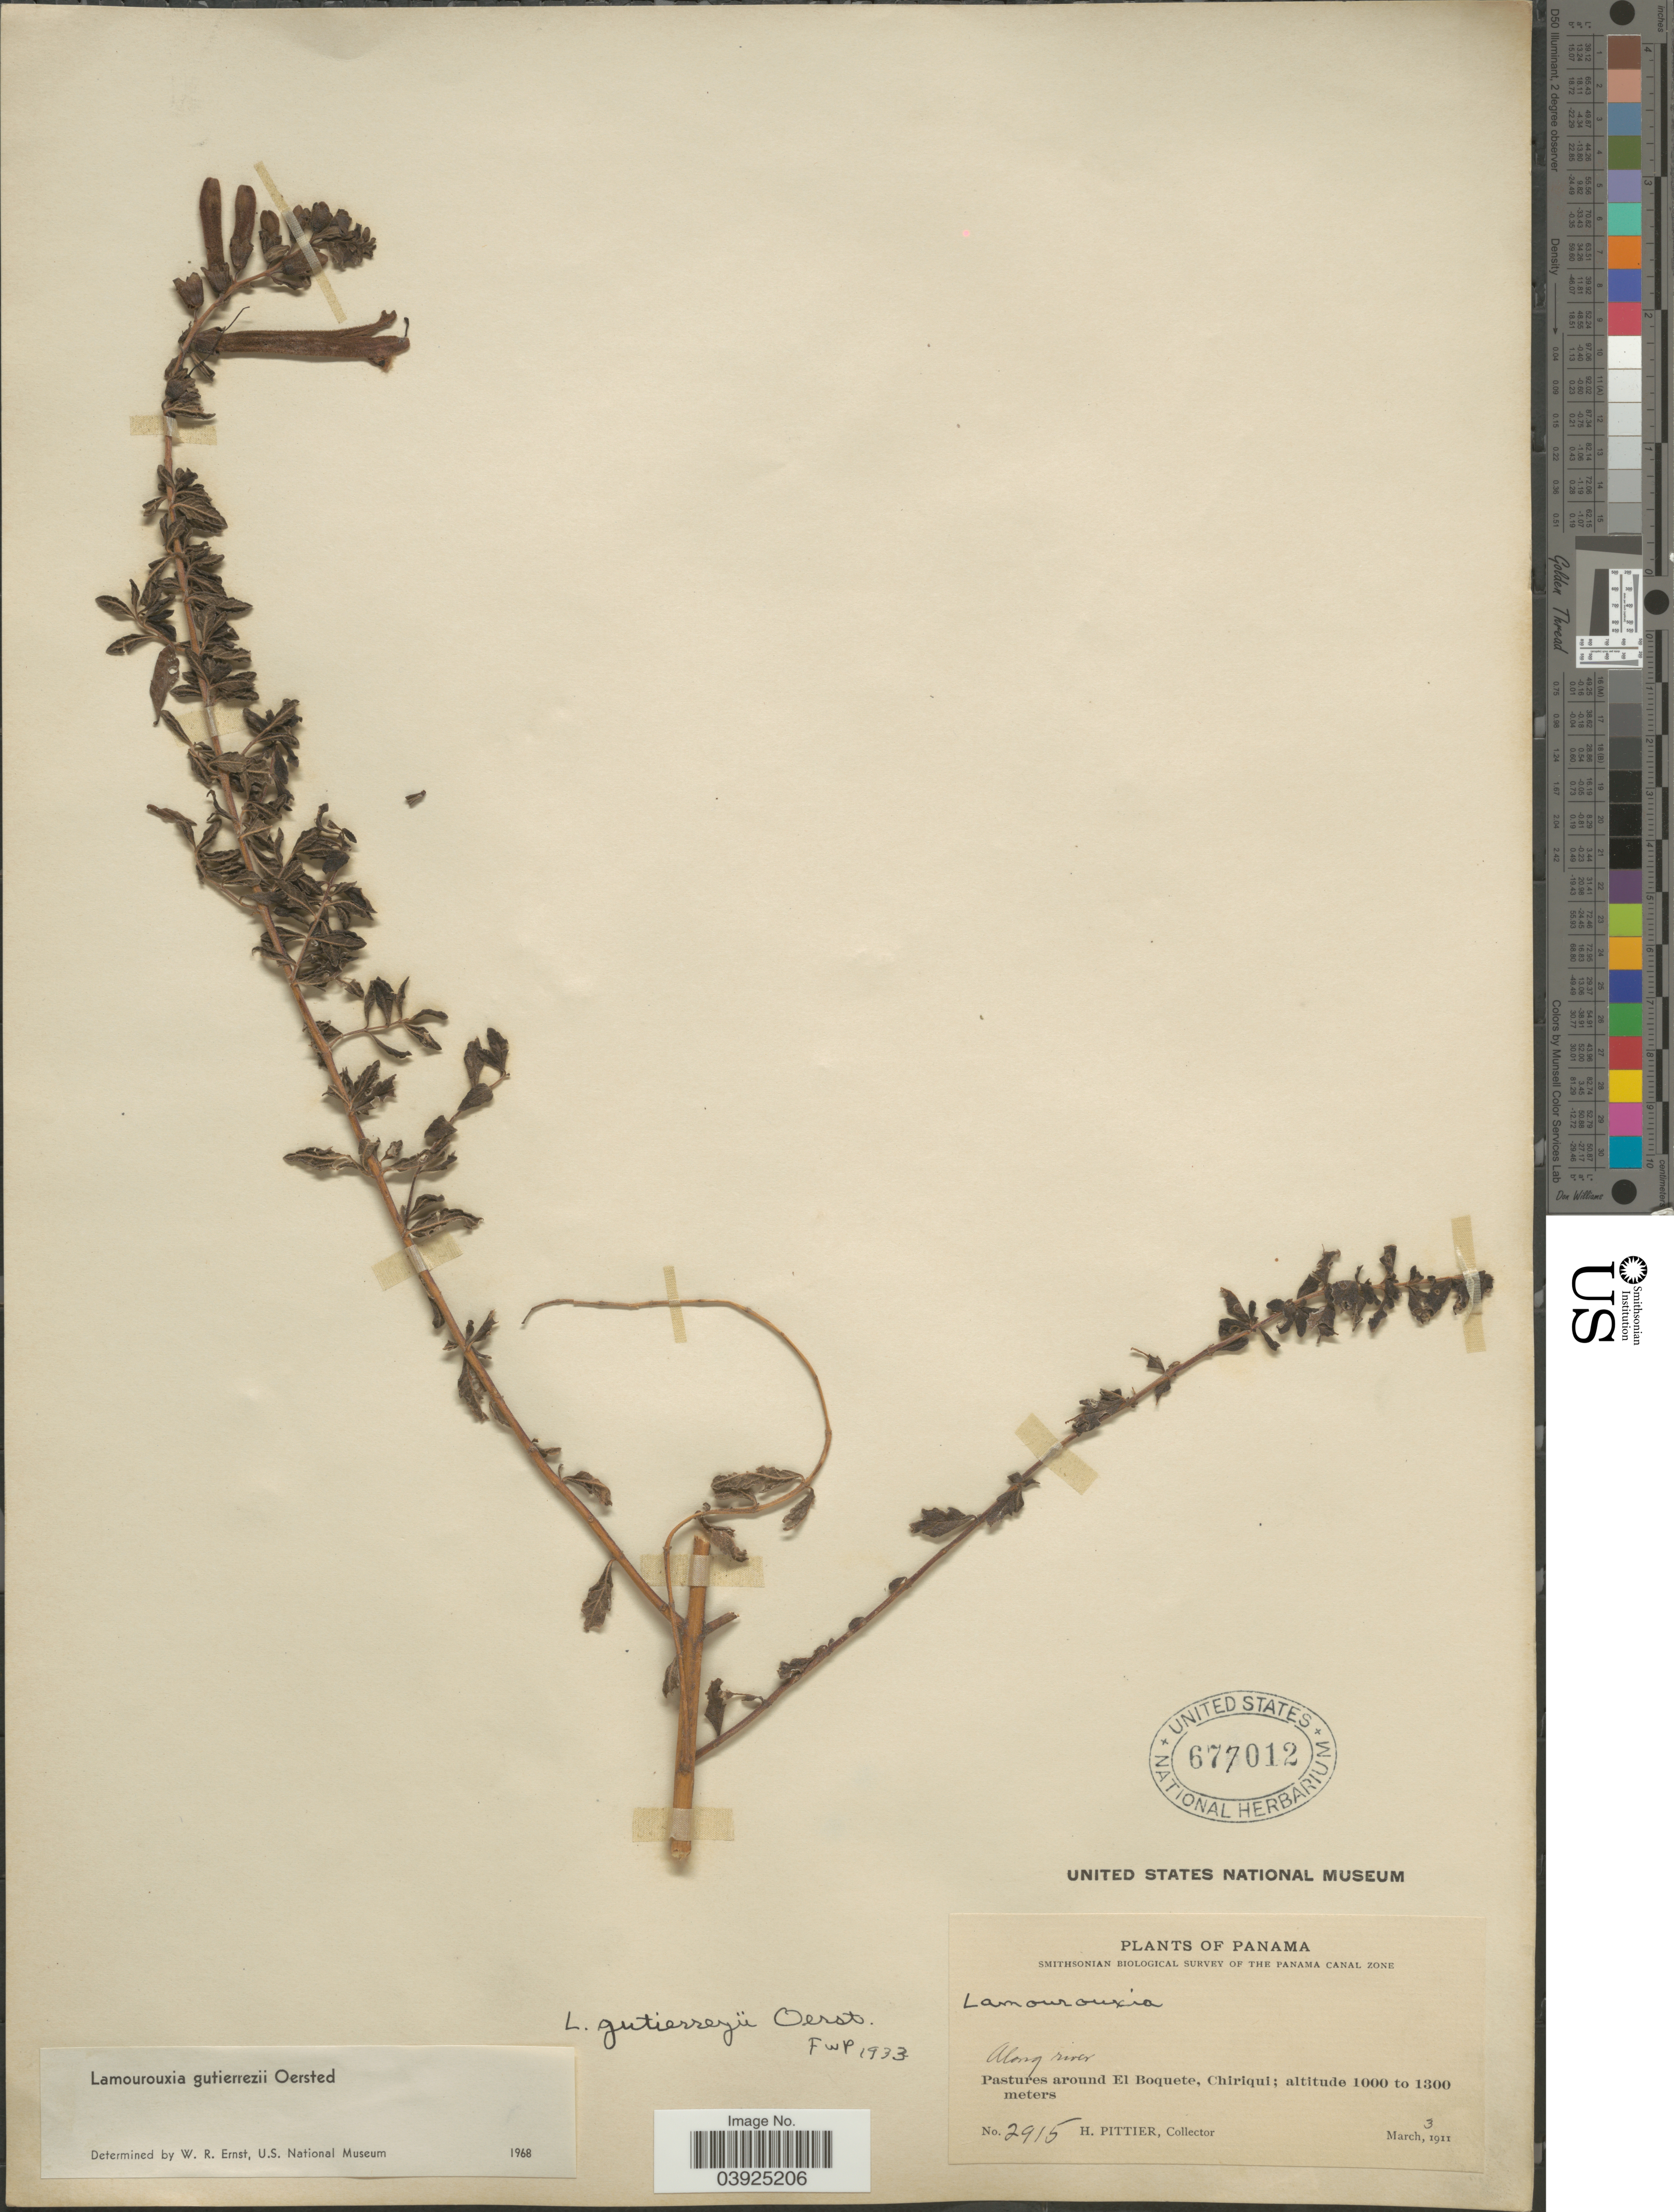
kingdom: Plantae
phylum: Tracheophyta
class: Magnoliopsida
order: Lamiales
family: Orobanchaceae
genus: Lamourouxia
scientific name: Lamourouxia gutierrezii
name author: Oerst.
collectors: H. F. Pittier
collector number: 2915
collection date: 1911-03-03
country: Panama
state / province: Chiriqui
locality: Pastures around El Boquete.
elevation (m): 1000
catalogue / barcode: US 677012